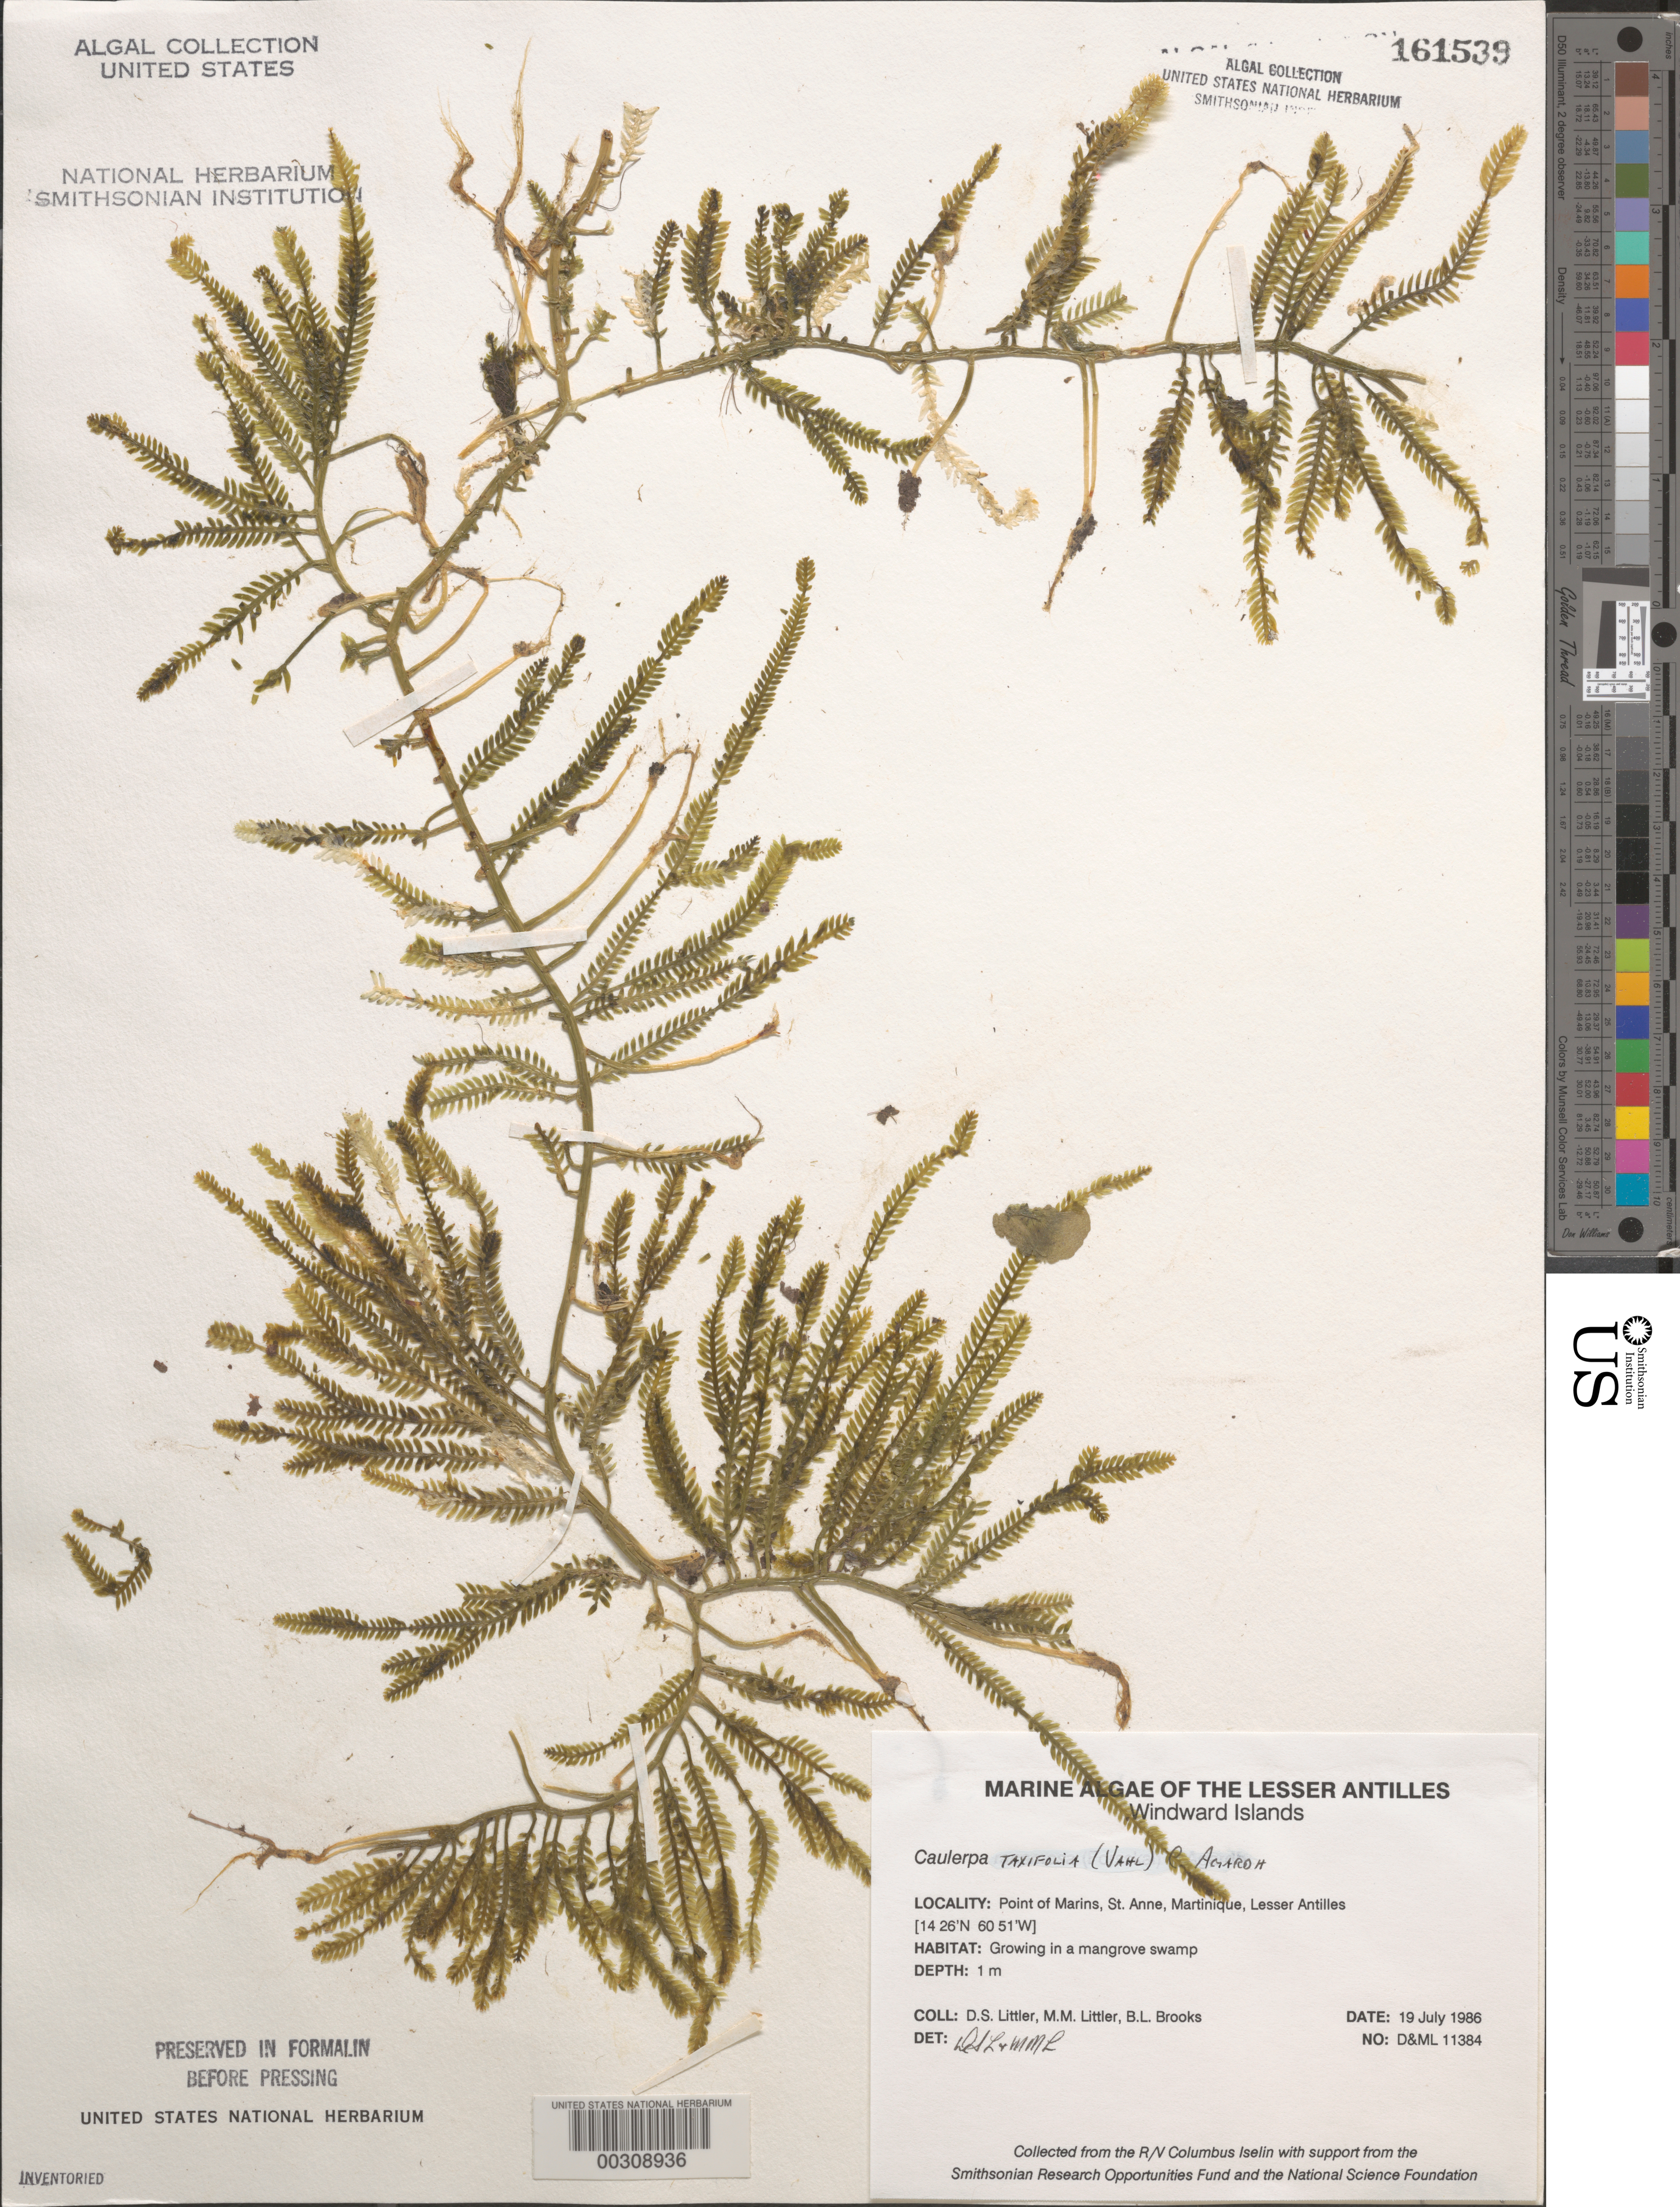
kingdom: Plantae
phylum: Chlorophyta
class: Ulvophyceae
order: Bryopsidales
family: Caulerpaceae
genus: Caulerpa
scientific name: Caulerpa taxifolia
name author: (M. Vahl) C. Agardh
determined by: Littler, D. S.; Littler, M. M.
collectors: D. S. Littler, M. M. Littler & B. Brooks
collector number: D&ML 11384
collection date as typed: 19 Jul 1986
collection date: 1986-07-19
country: Martinique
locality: Marins Point, St. Anne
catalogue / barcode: US 161539